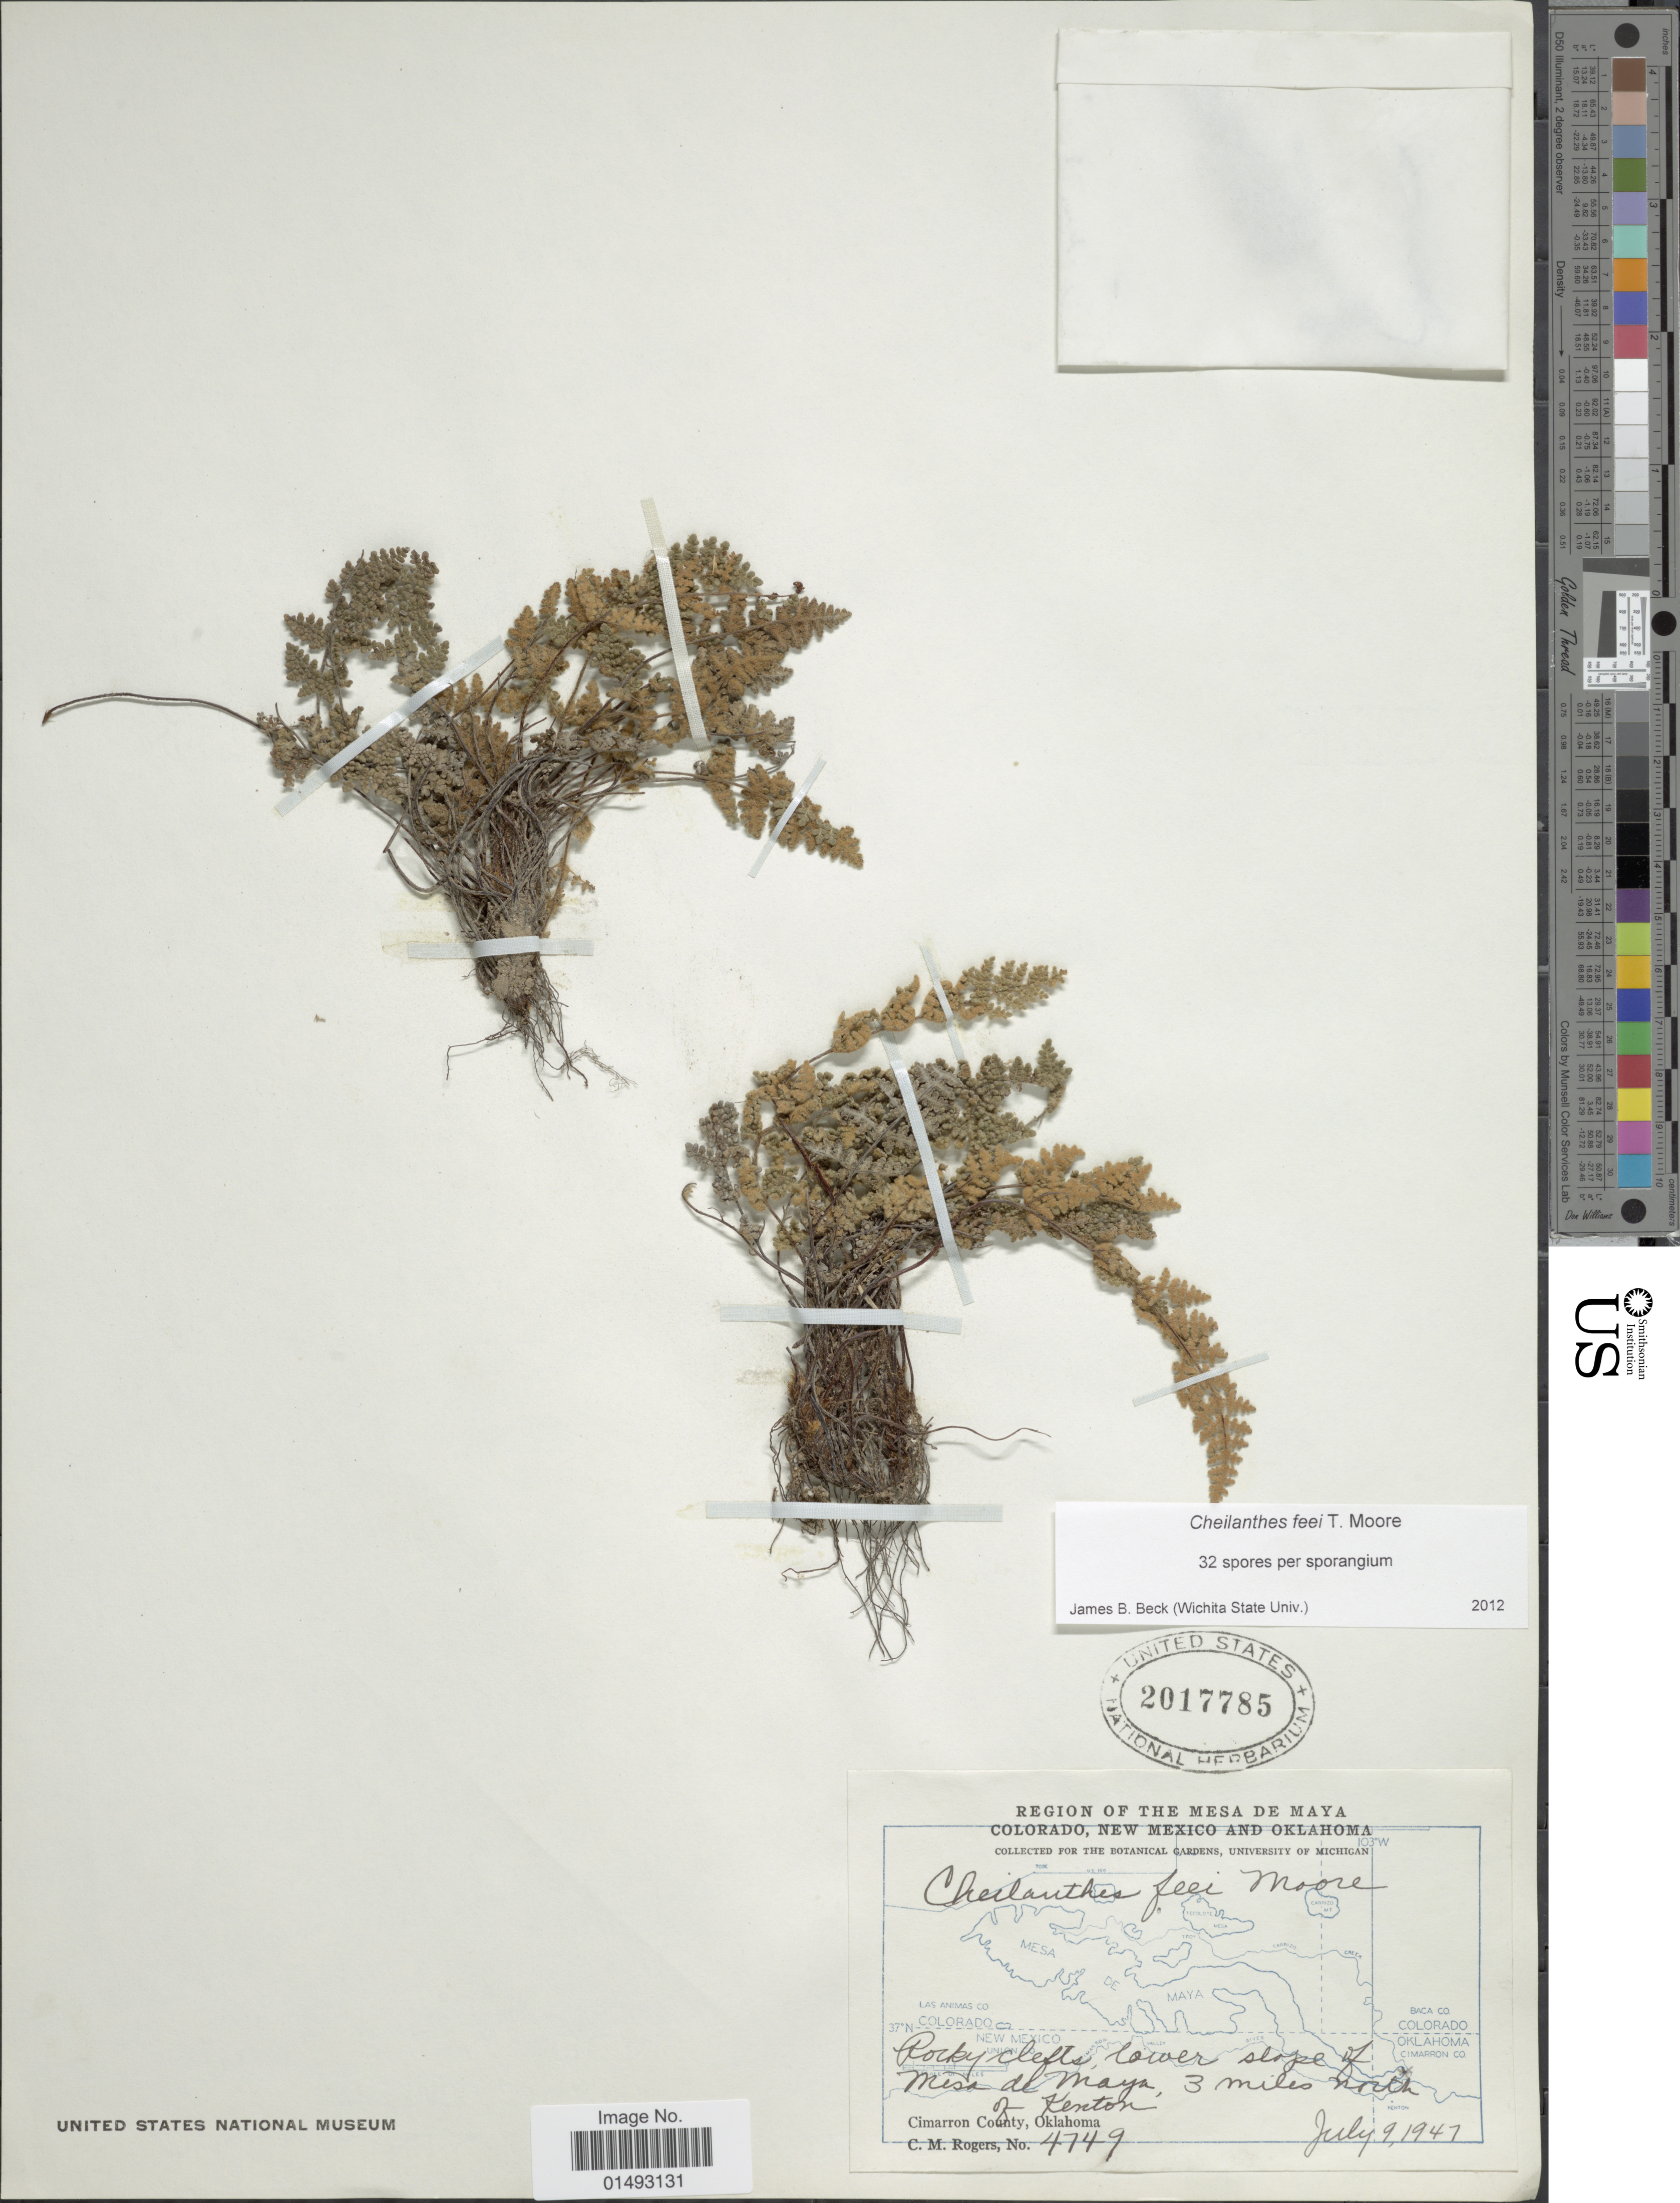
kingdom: Plantae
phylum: Tracheophyta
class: Polypodiopsida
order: Polypodiales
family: Pteridaceae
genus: Myriopteris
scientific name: Myriopteris gracilis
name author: Fée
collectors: C. M. Rogers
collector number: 4749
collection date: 1947-07-09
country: United States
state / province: Oklahoma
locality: Region of the Mesa de Maya, Rocky clfts, lower slope of Mesa de Maya, 3 miles north of Kenton, Cimarron County, Oklahoma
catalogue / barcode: US 2017785